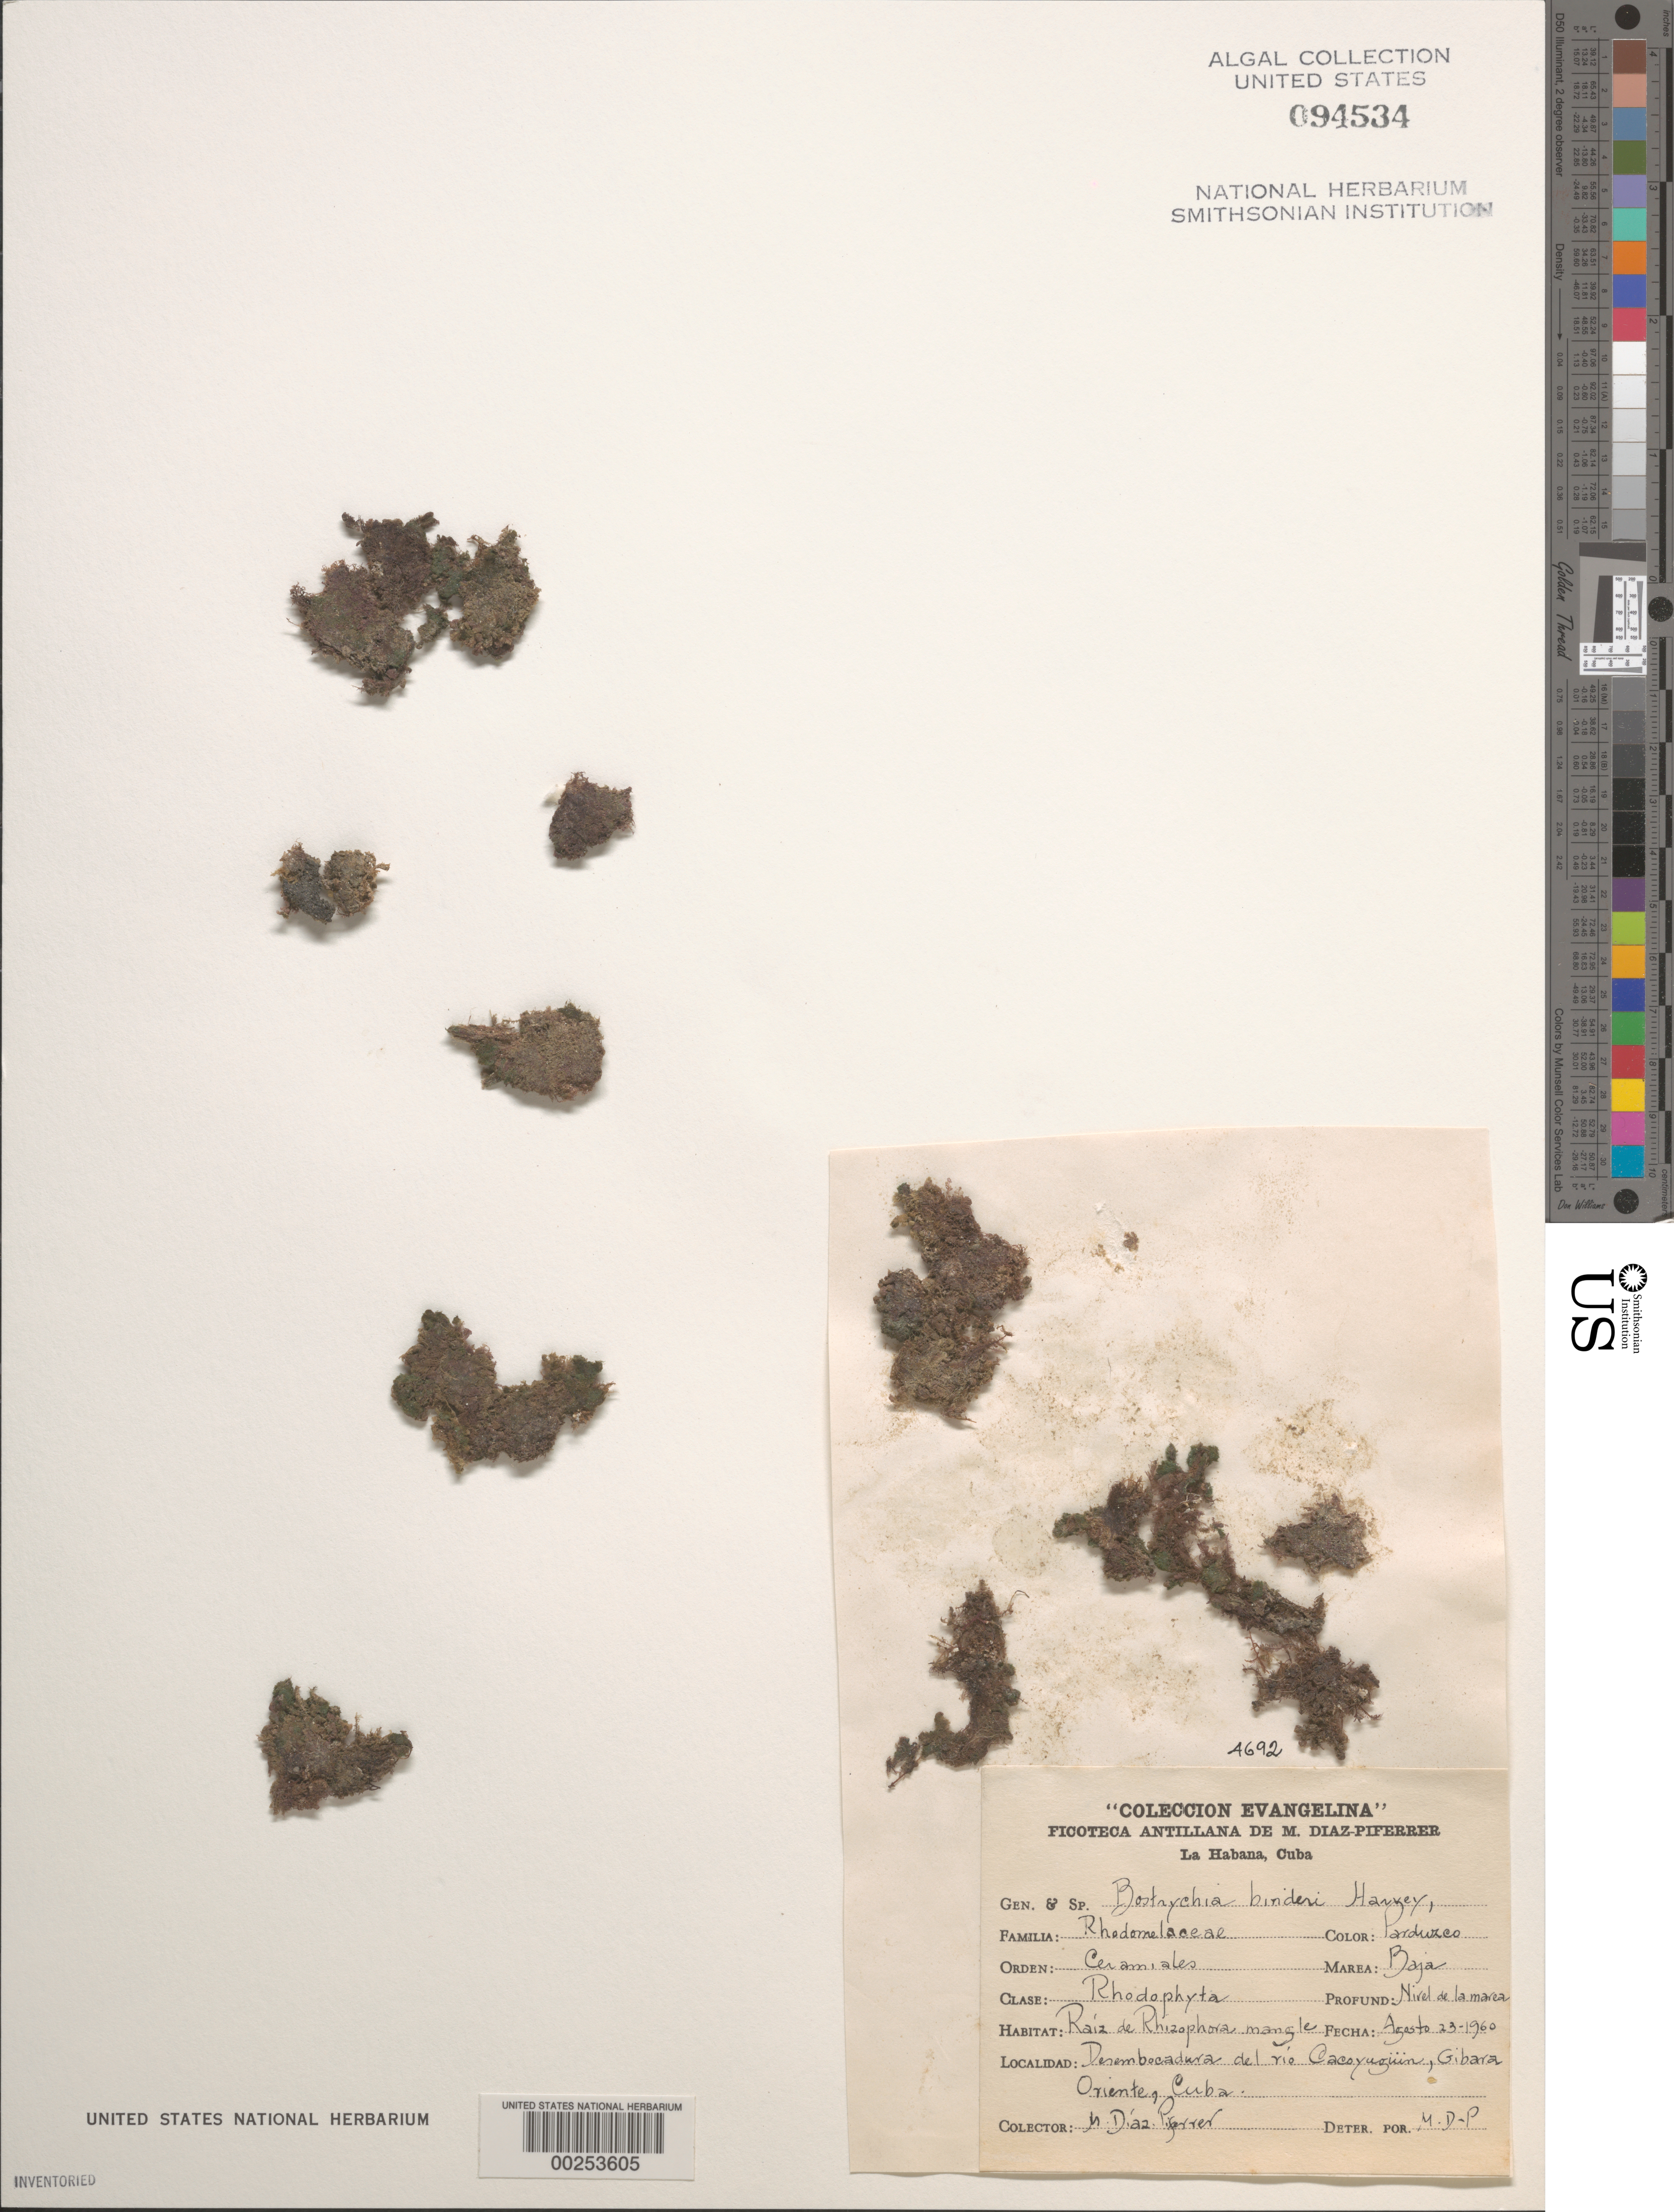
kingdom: Plantae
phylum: Rhodophyta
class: Florideophyceae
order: Ceramiales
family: Rhodomelaceae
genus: Bostrychia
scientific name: Bostrychia binderi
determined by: Diaz-Piferrer, M.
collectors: M. Diaz-Piferrer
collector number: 4692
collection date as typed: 23 Aug 1960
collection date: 1960-08-23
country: Cuba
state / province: Santiago de Cuba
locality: Gibara, Rio Cacoyuguin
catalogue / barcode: US 94534